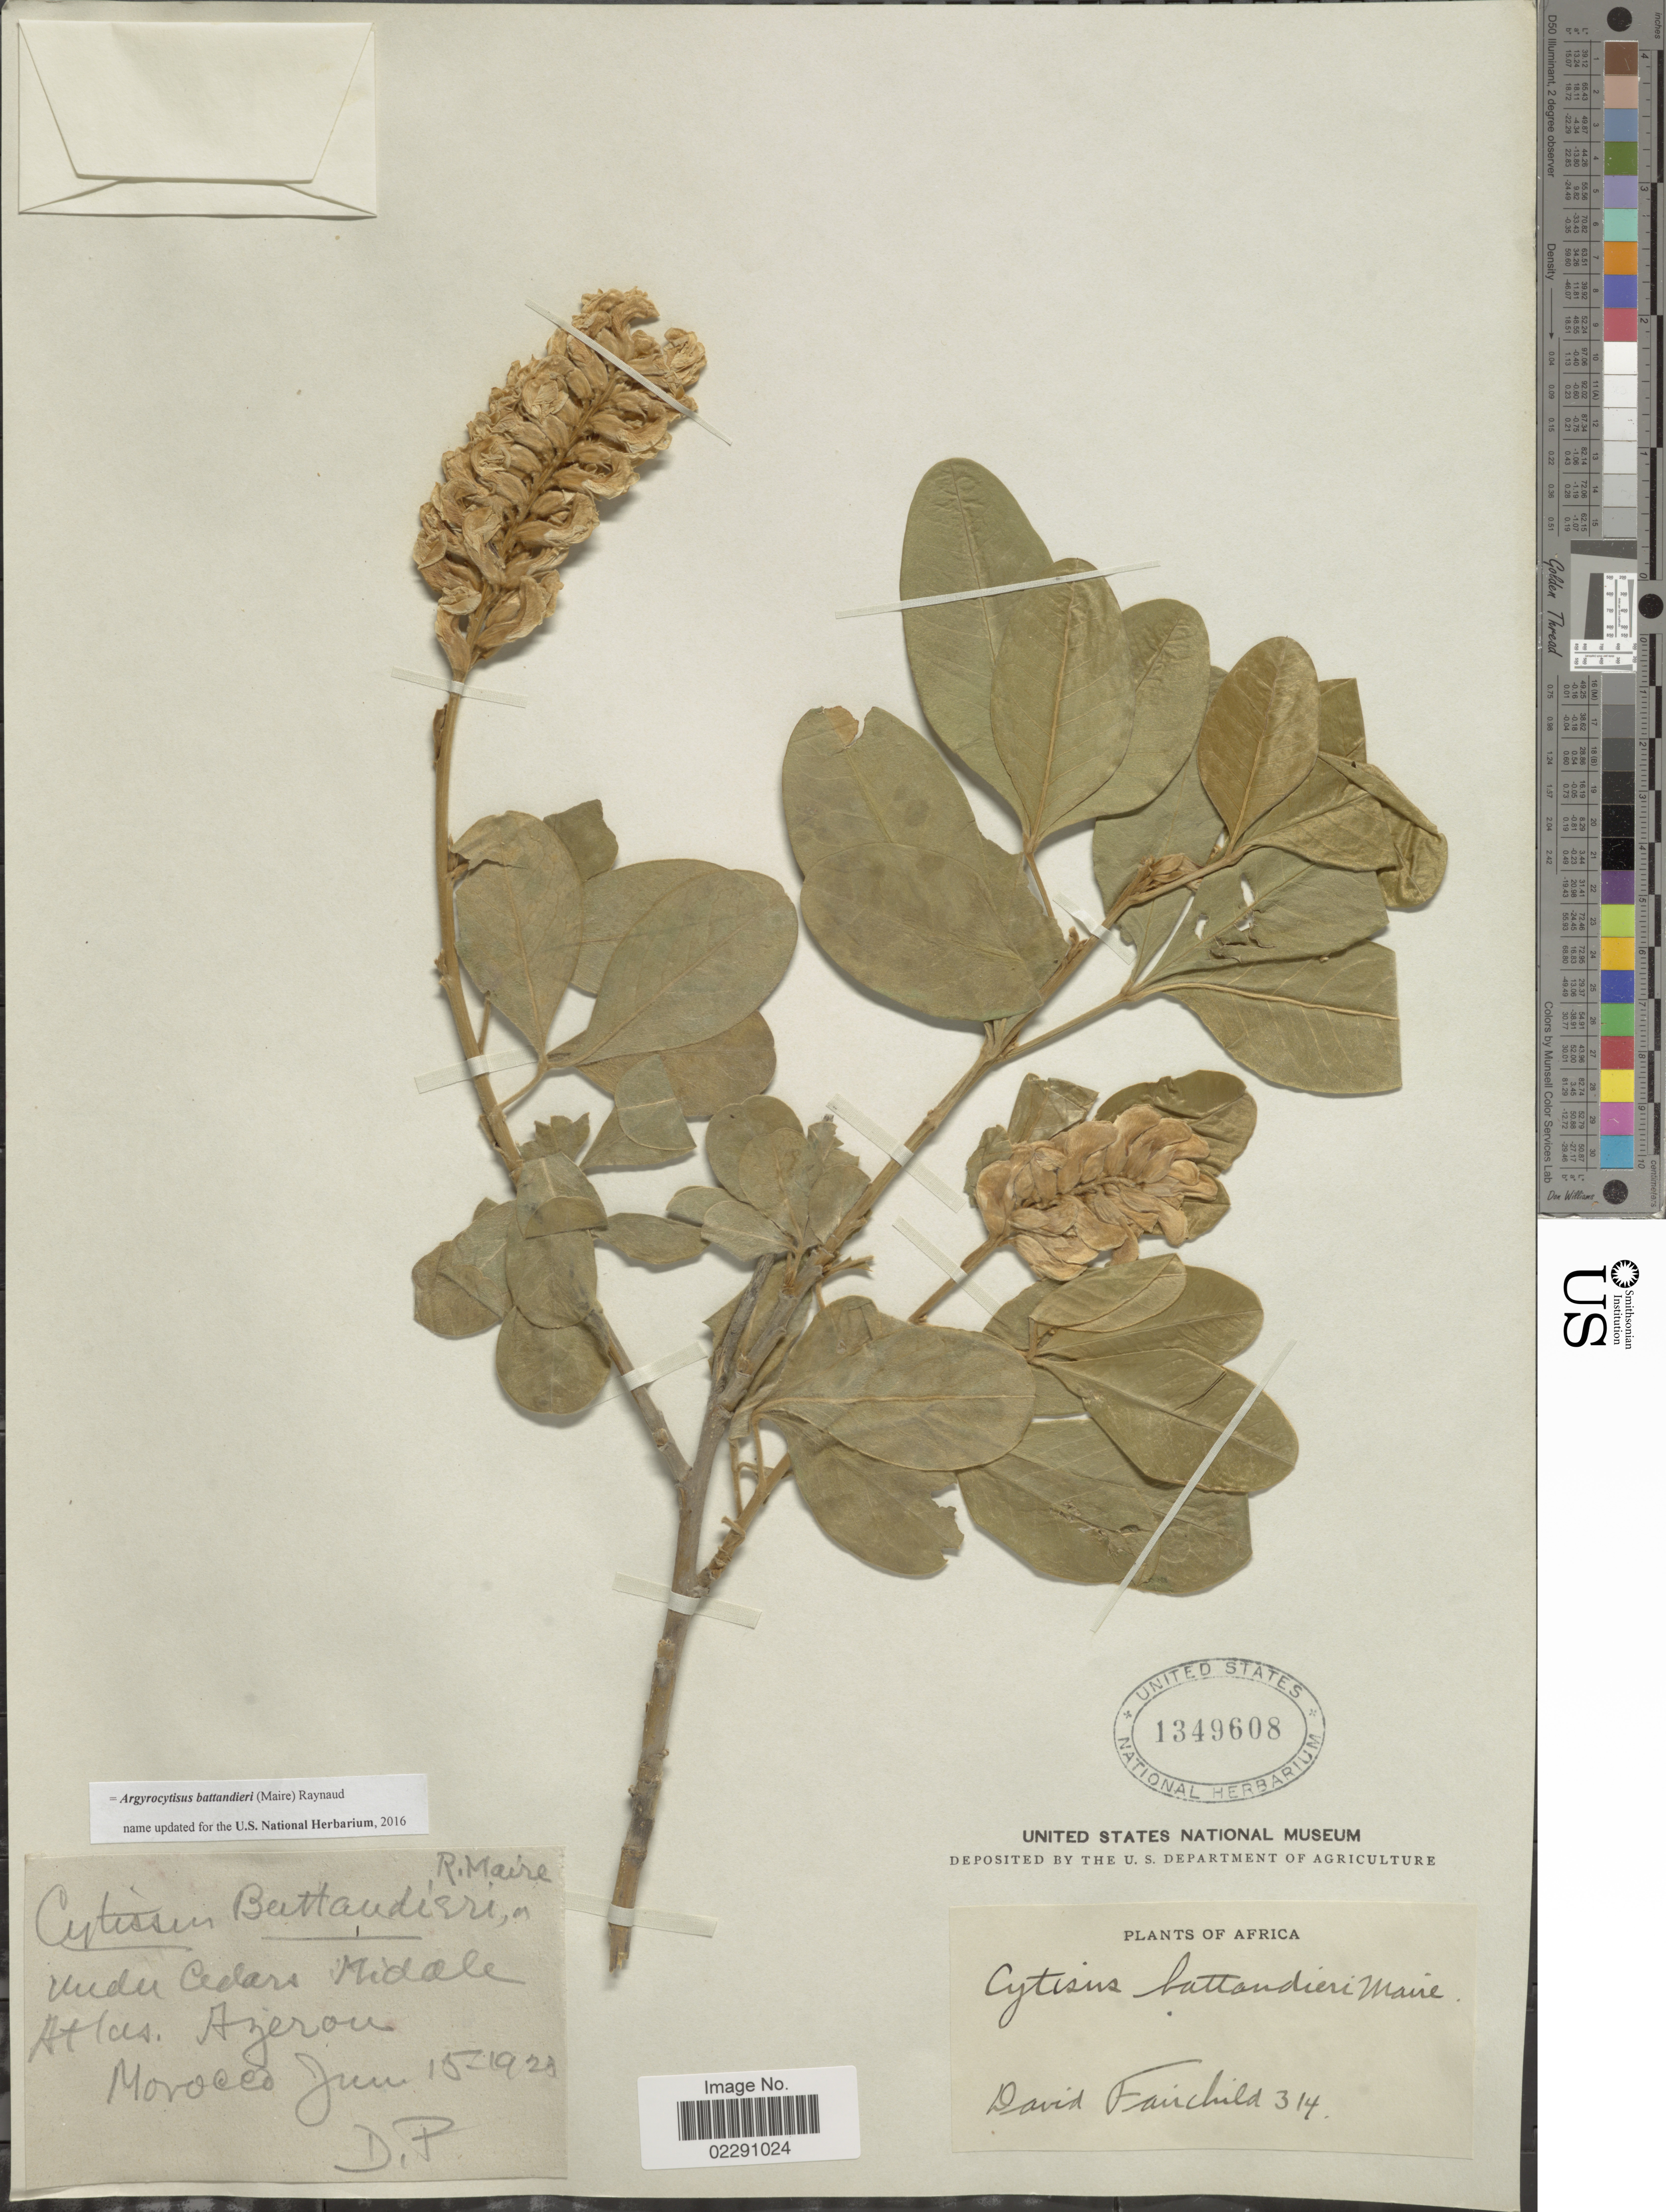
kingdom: Plantae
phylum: Tracheophyta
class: Magnoliopsida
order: Fabales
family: Fabaceae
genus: Argyrocytisus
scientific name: Argyrocytisus battandieri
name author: (Maire) Raynaud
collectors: D. Fairchild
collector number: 314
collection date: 1925-06-15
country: Morocco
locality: Middle Atlas, Azerou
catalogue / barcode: US 1349608